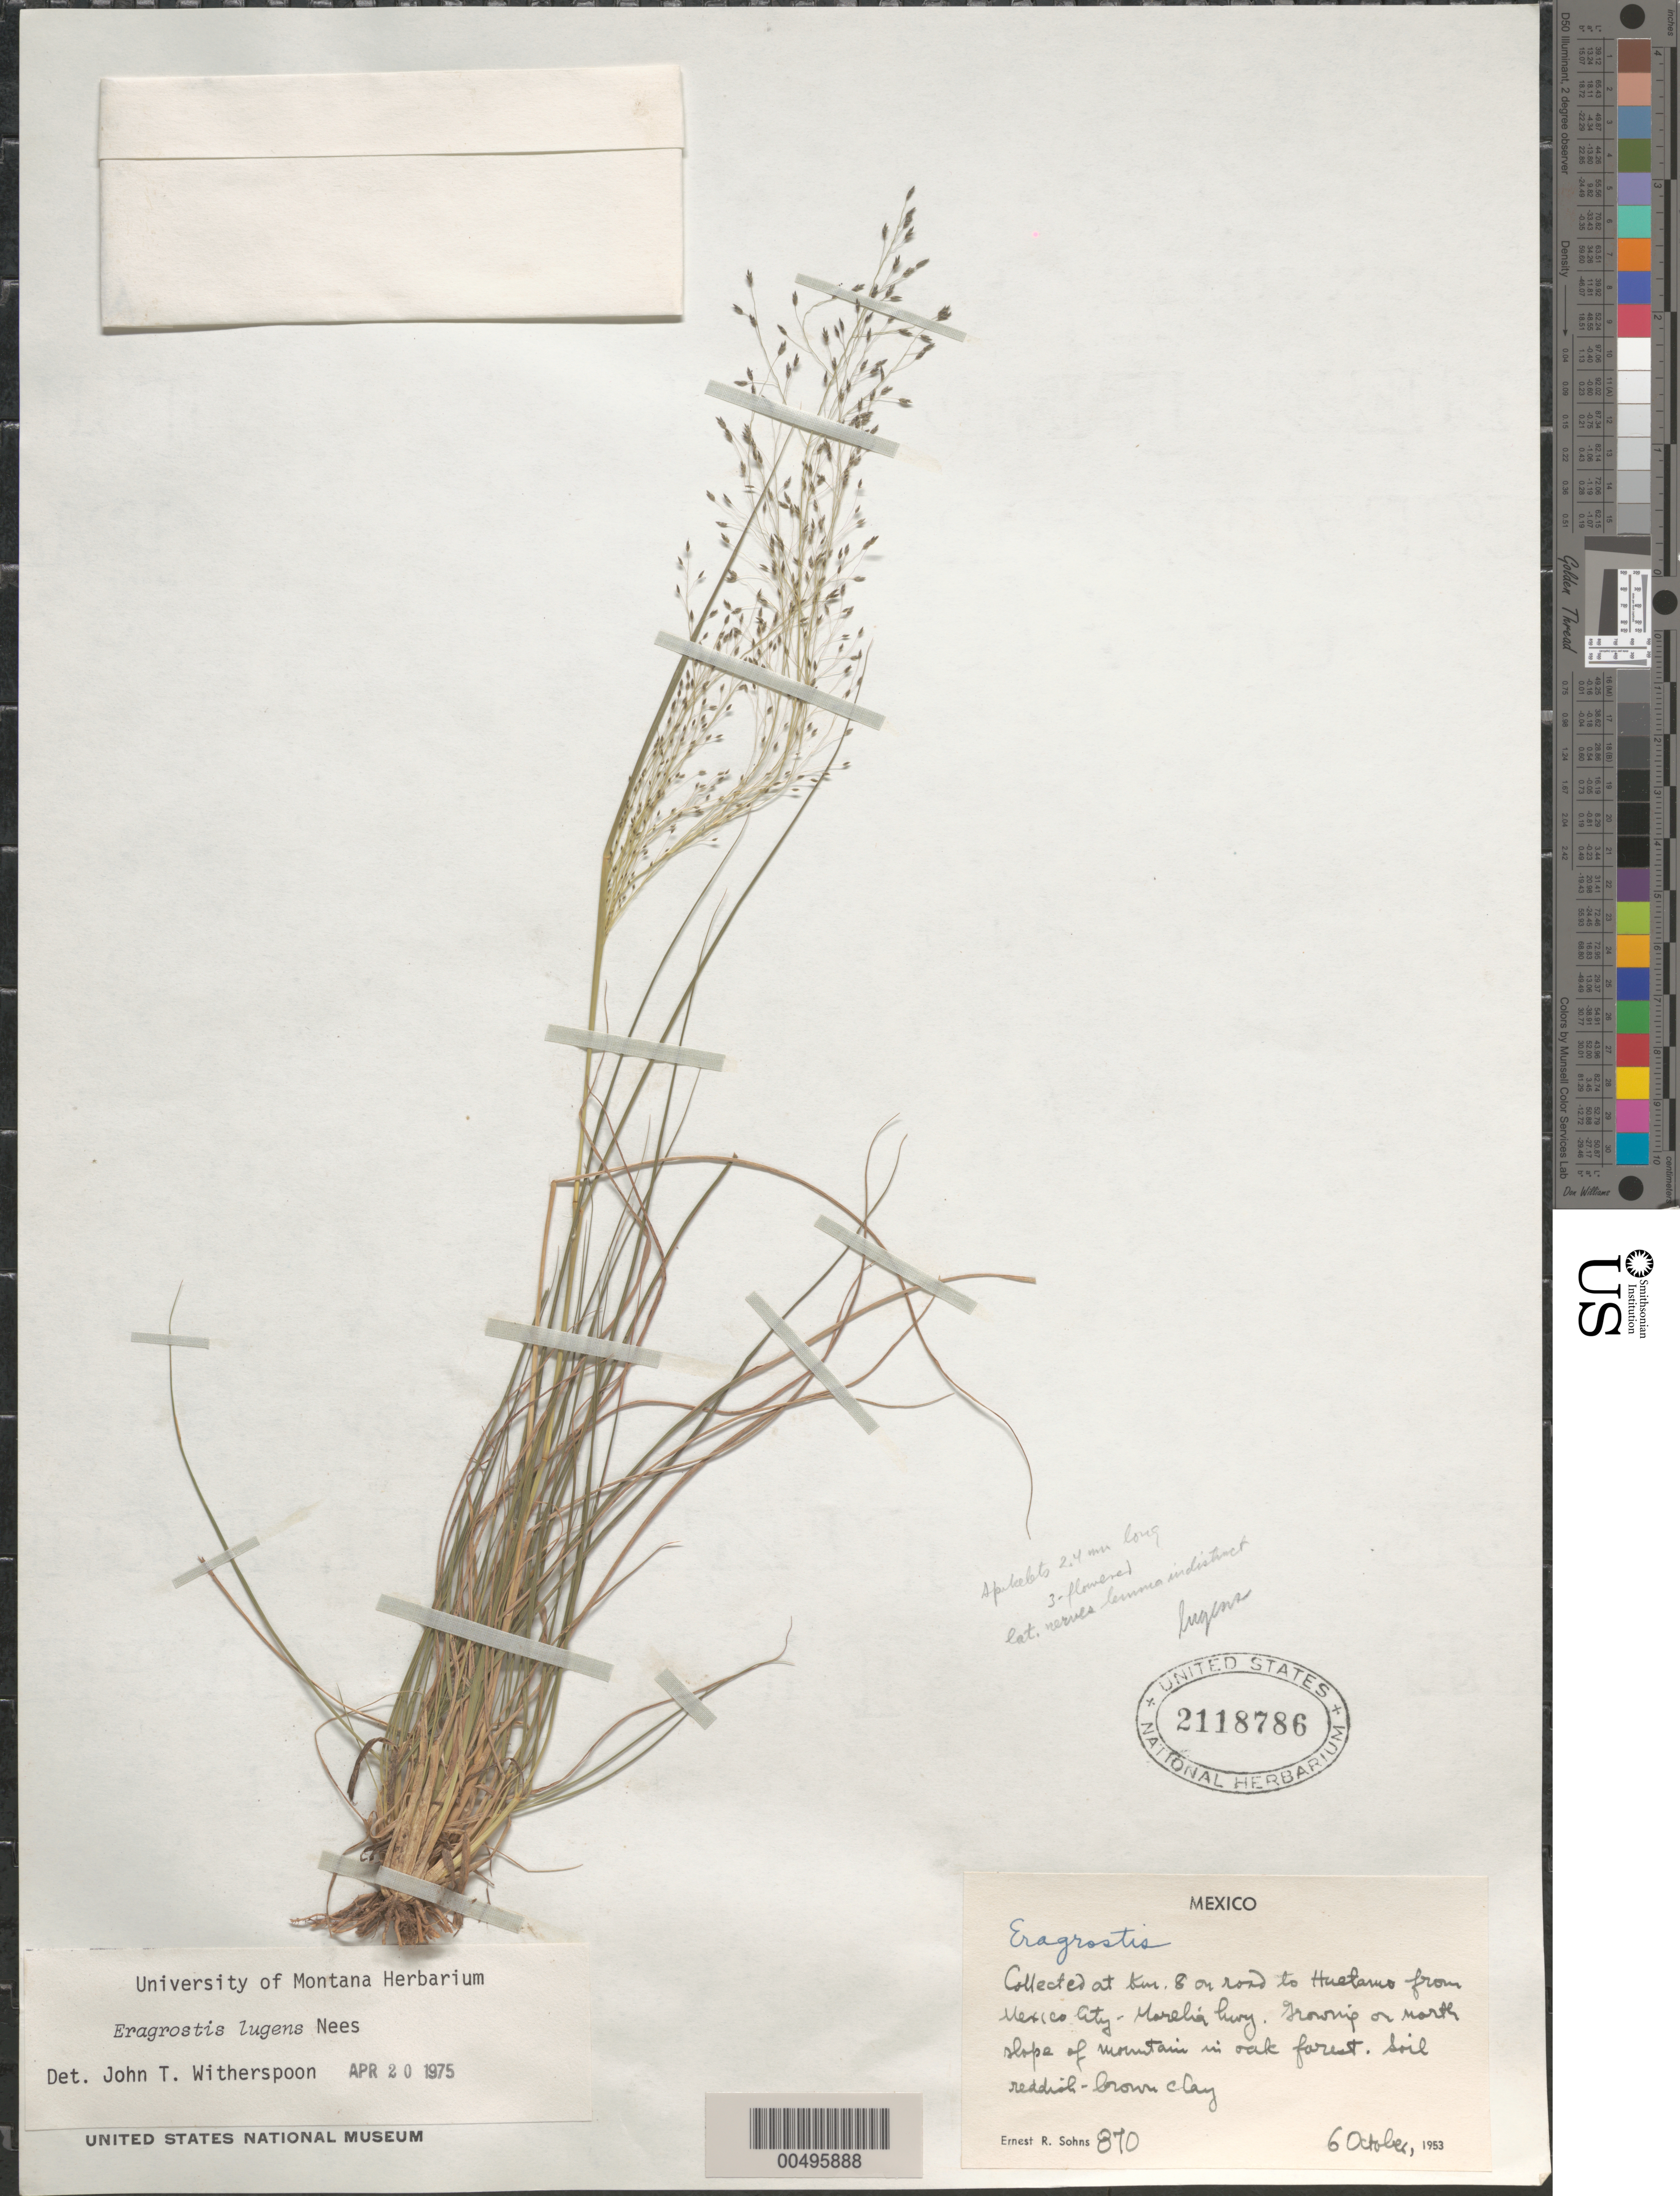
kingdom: Plantae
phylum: Tracheophyta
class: Liliopsida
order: Poales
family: Poaceae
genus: Eragrostis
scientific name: Eragrostis lugens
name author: Nees in Mart.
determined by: Witherspoon, John T.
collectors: E. R. Sohns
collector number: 870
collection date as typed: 6 Oct 1953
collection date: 1953-10-06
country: Mexico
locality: Km 8 on rd to Huetamo from Mexico City - Morelia Hwy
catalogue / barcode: US 2118786